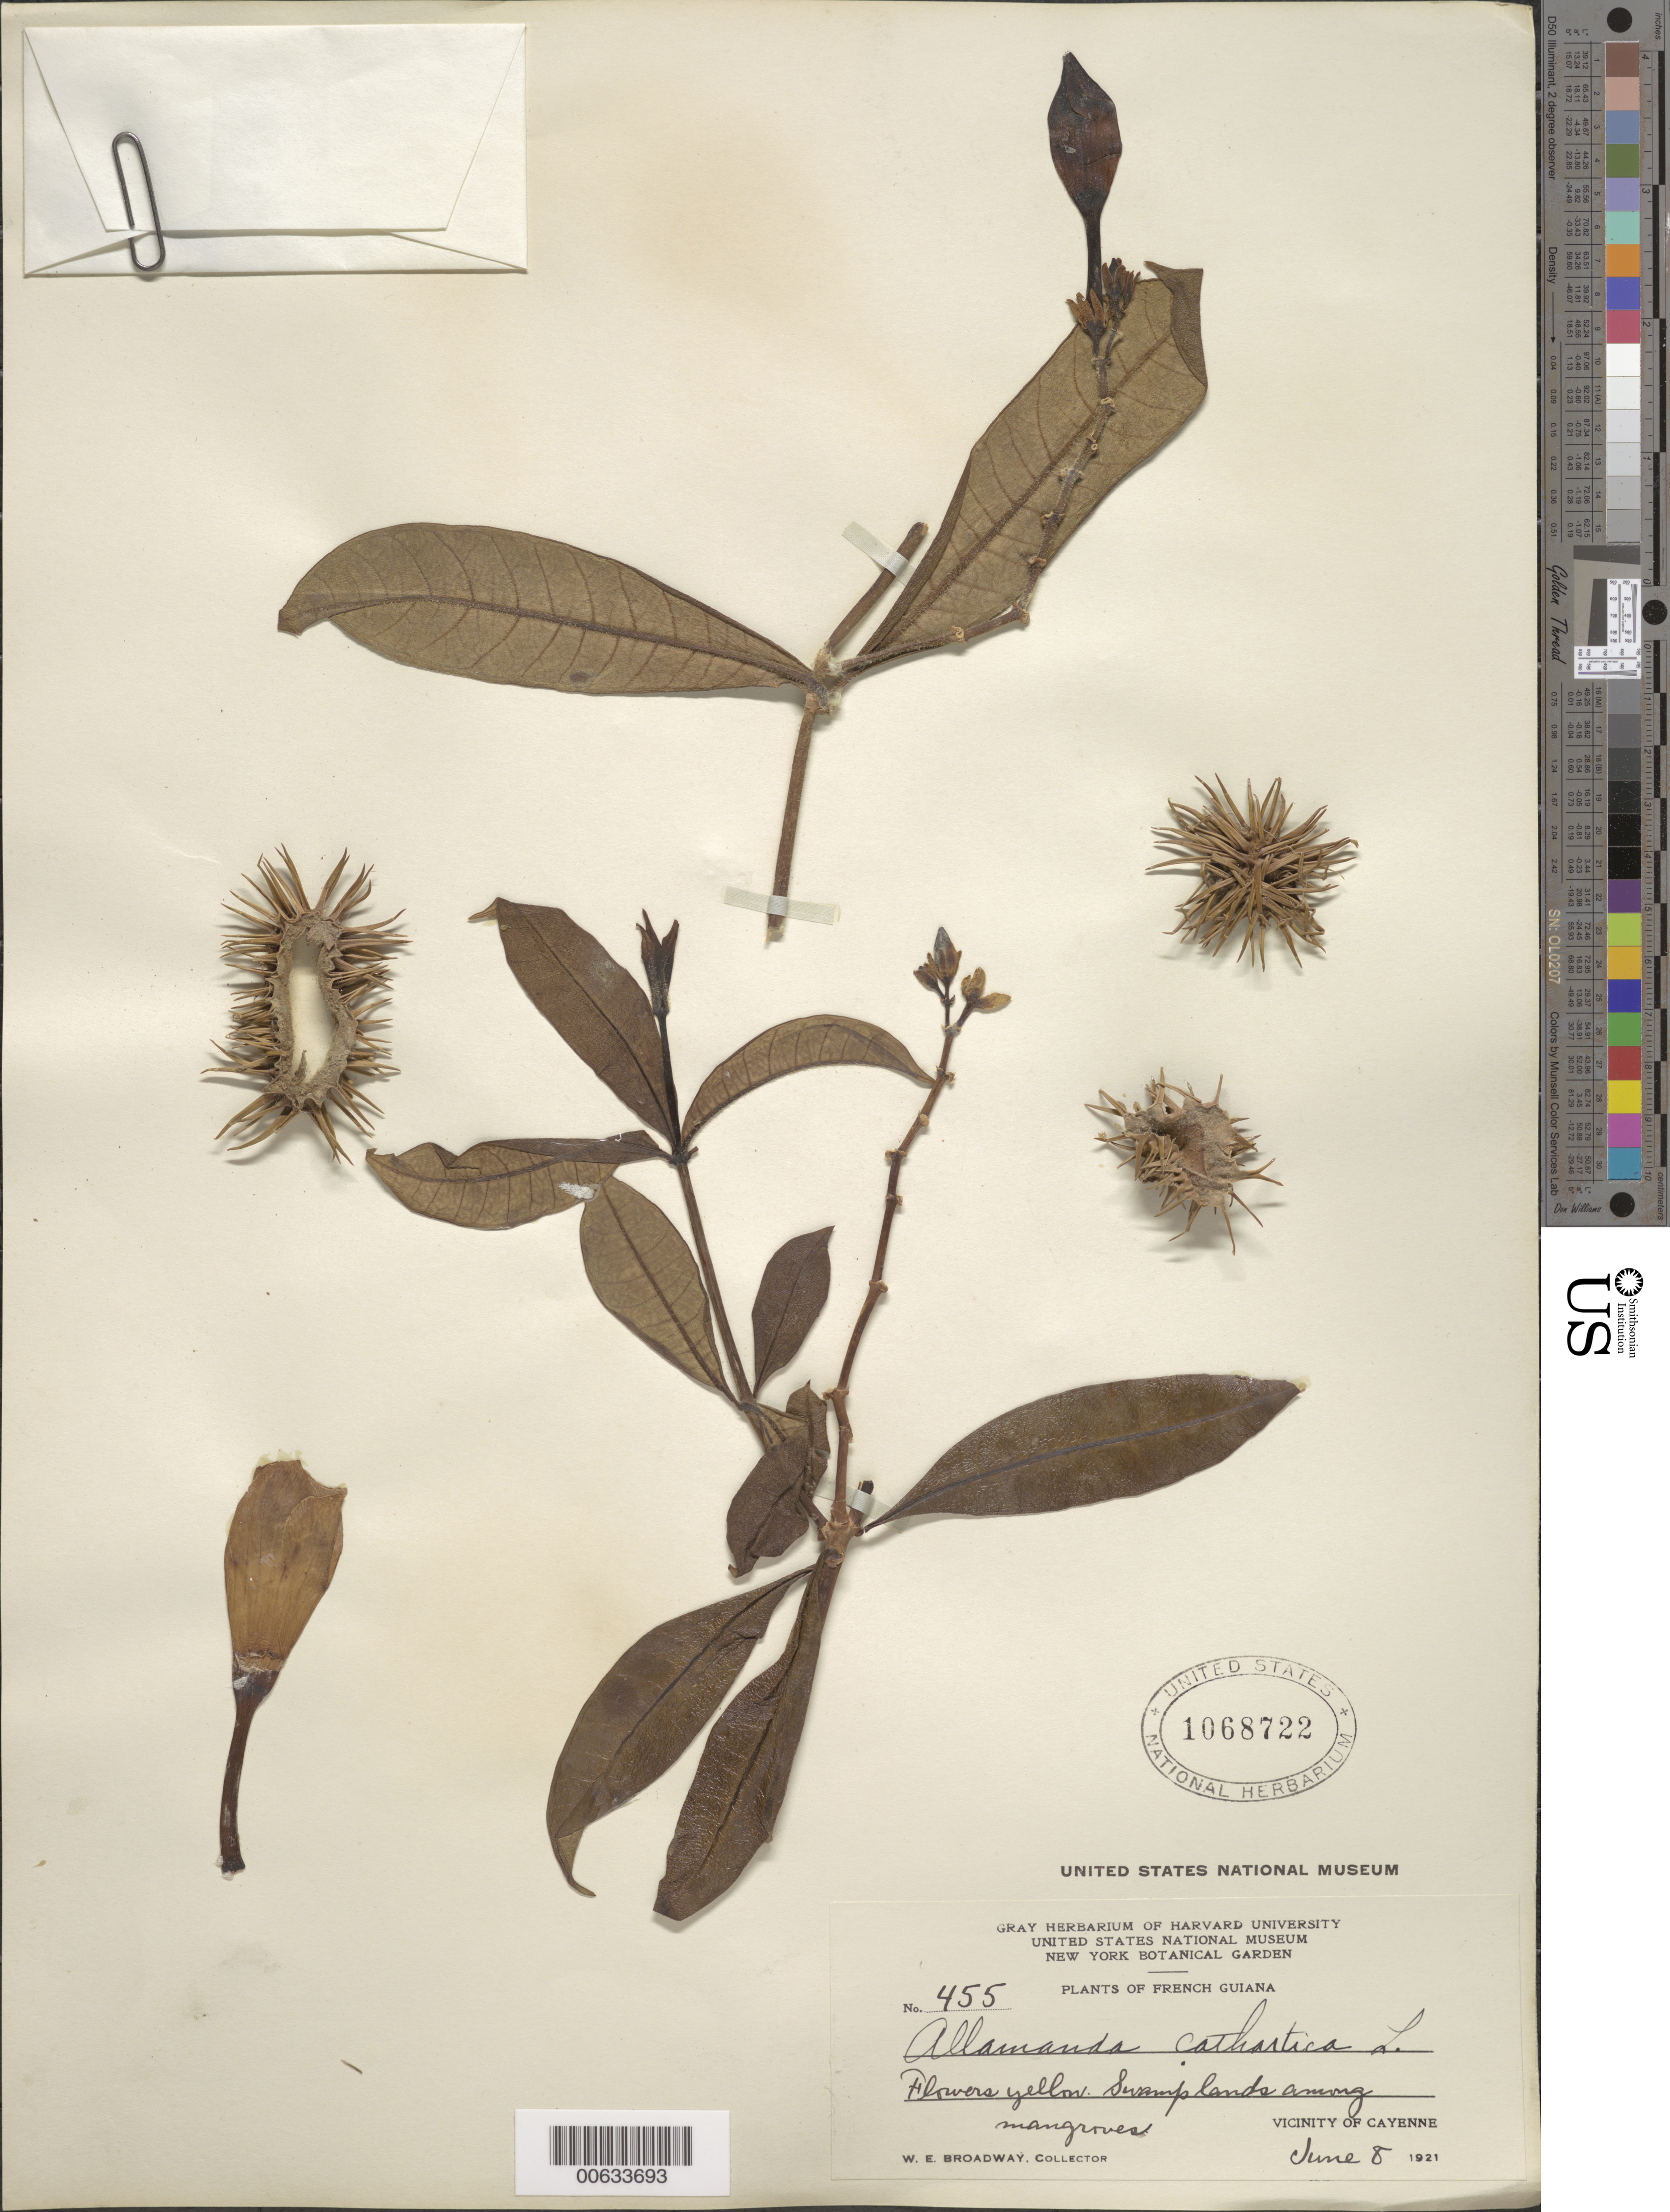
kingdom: Plantae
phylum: Tracheophyta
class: Magnoliopsida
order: Gentianales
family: Apocynaceae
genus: Allamanda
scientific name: Allamanda cathartica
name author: L.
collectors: W. E. Broadway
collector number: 455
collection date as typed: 8-Jun-21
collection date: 1921-06-08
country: French Guiana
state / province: Cayenne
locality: Cayenne, vic.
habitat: Swamp lands among mangroves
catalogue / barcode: US 1068722